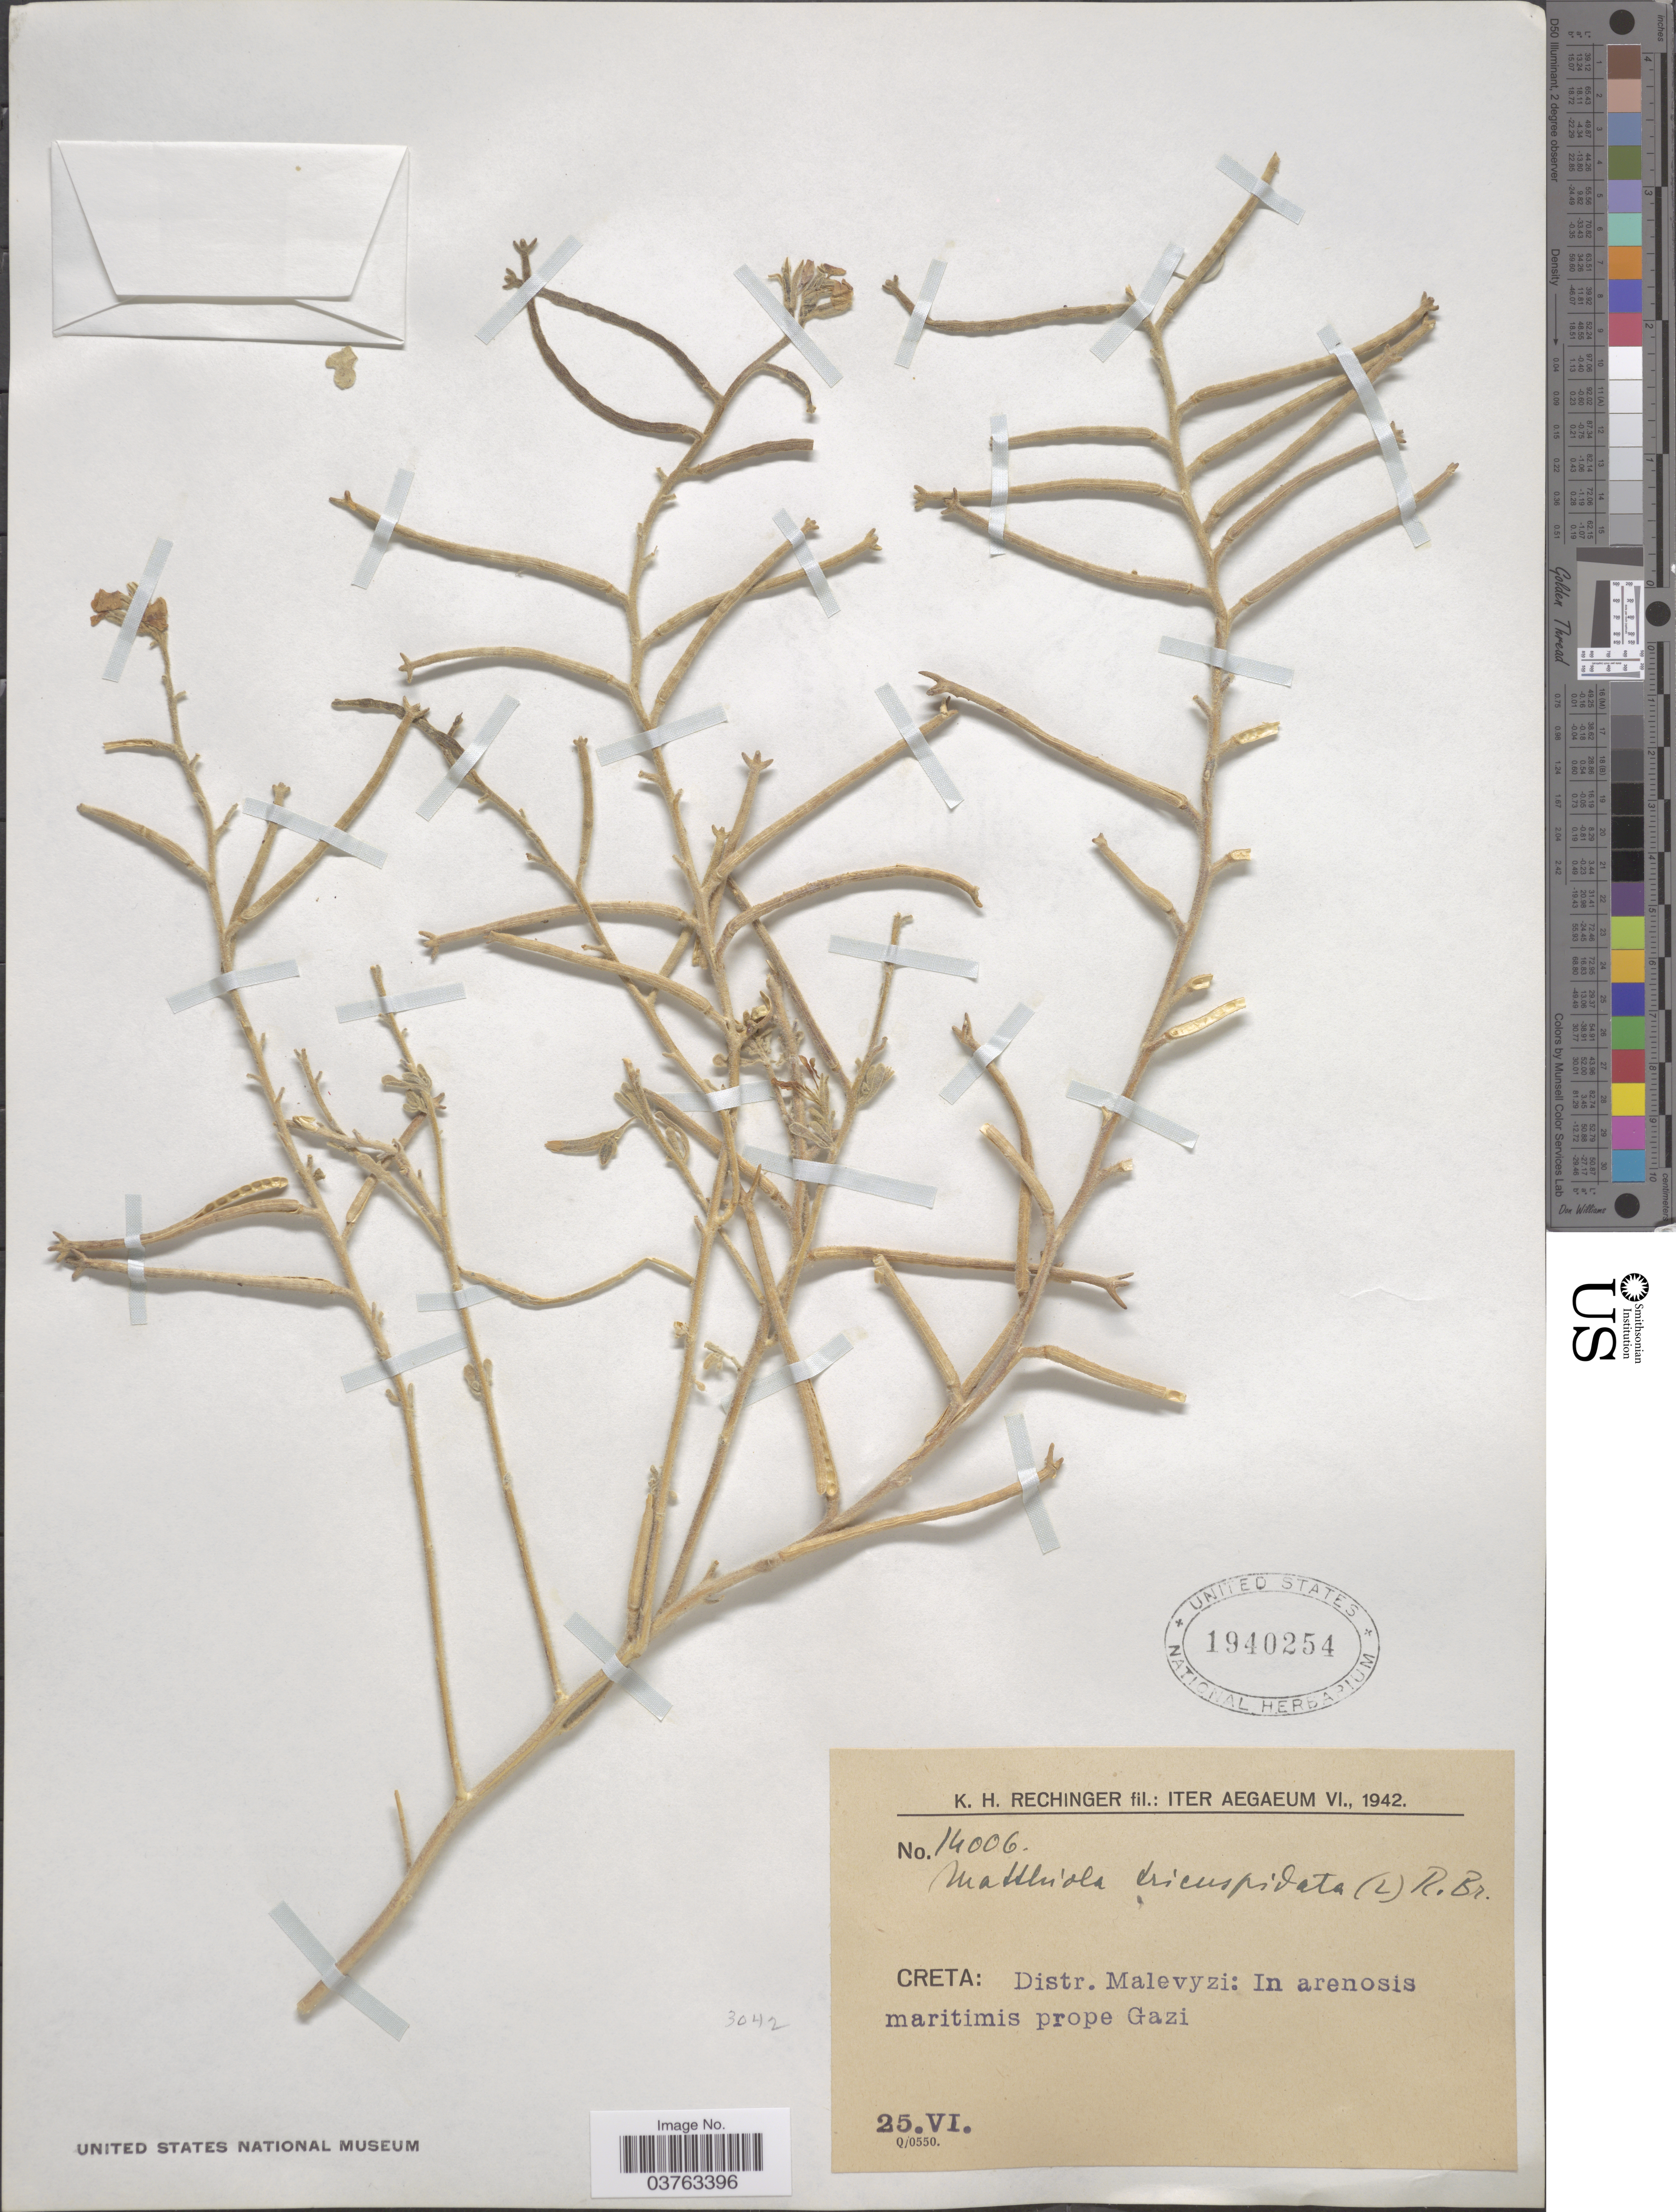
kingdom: Plantae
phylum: Tracheophyta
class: Magnoliopsida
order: Brassicales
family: Brassicaceae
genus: Matthiola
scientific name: Matthiola tricuspidata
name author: (L.) W.T. Aiton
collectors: K. H. Rechinger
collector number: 14006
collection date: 1942-06-25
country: Greece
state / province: Crete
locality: Creta: Distr. Malevyzi: In arenosis maritimis prope Gazi.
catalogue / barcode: US 1940254